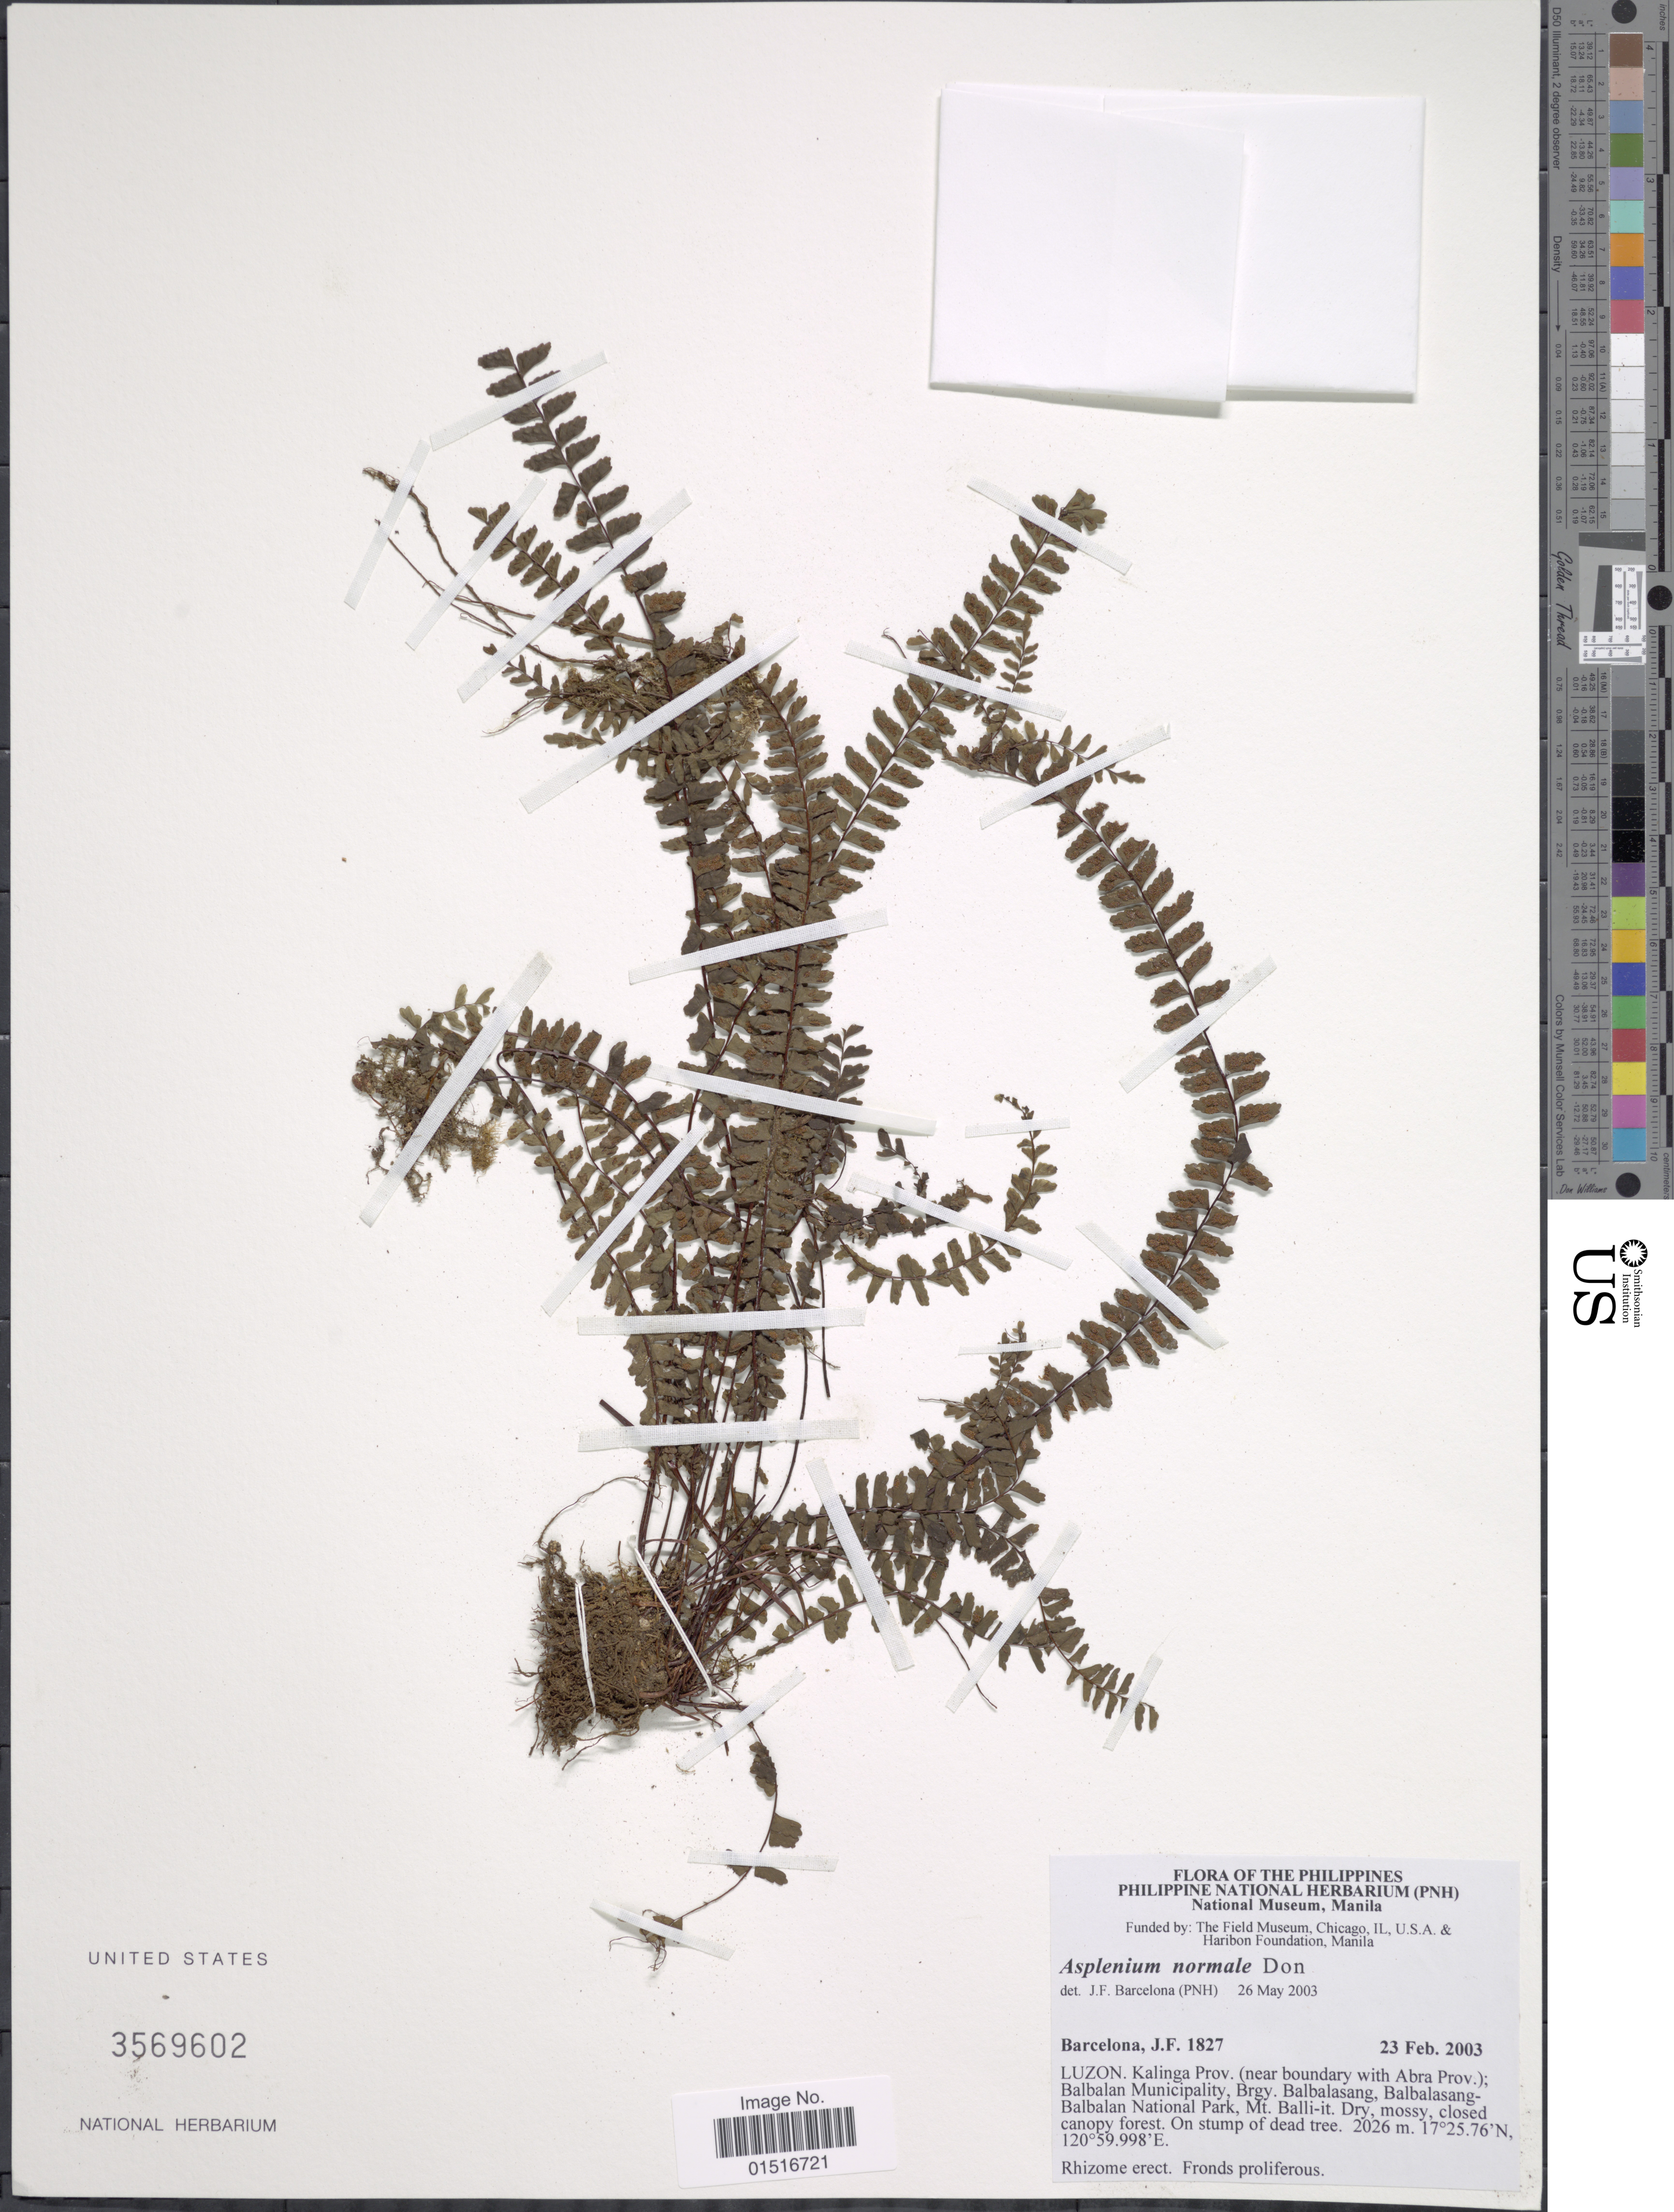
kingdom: Plantae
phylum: Tracheophyta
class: Polypodiopsida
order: Polypodiales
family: Aspleniaceae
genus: Asplenium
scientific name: Asplenium normale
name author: D. Don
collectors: J. F. Barcelona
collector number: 1827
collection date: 2003-02-23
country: Philippines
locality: Luzon. Kalinga Prov. (near boundary with Abra Prov.); Balbalan Municipality, Brgy. Balbalasang, Balbalasang-Balbalan National Park, Mt. Balli-it. Dry, mossy, closed canopy forest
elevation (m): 2026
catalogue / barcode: US 3569602